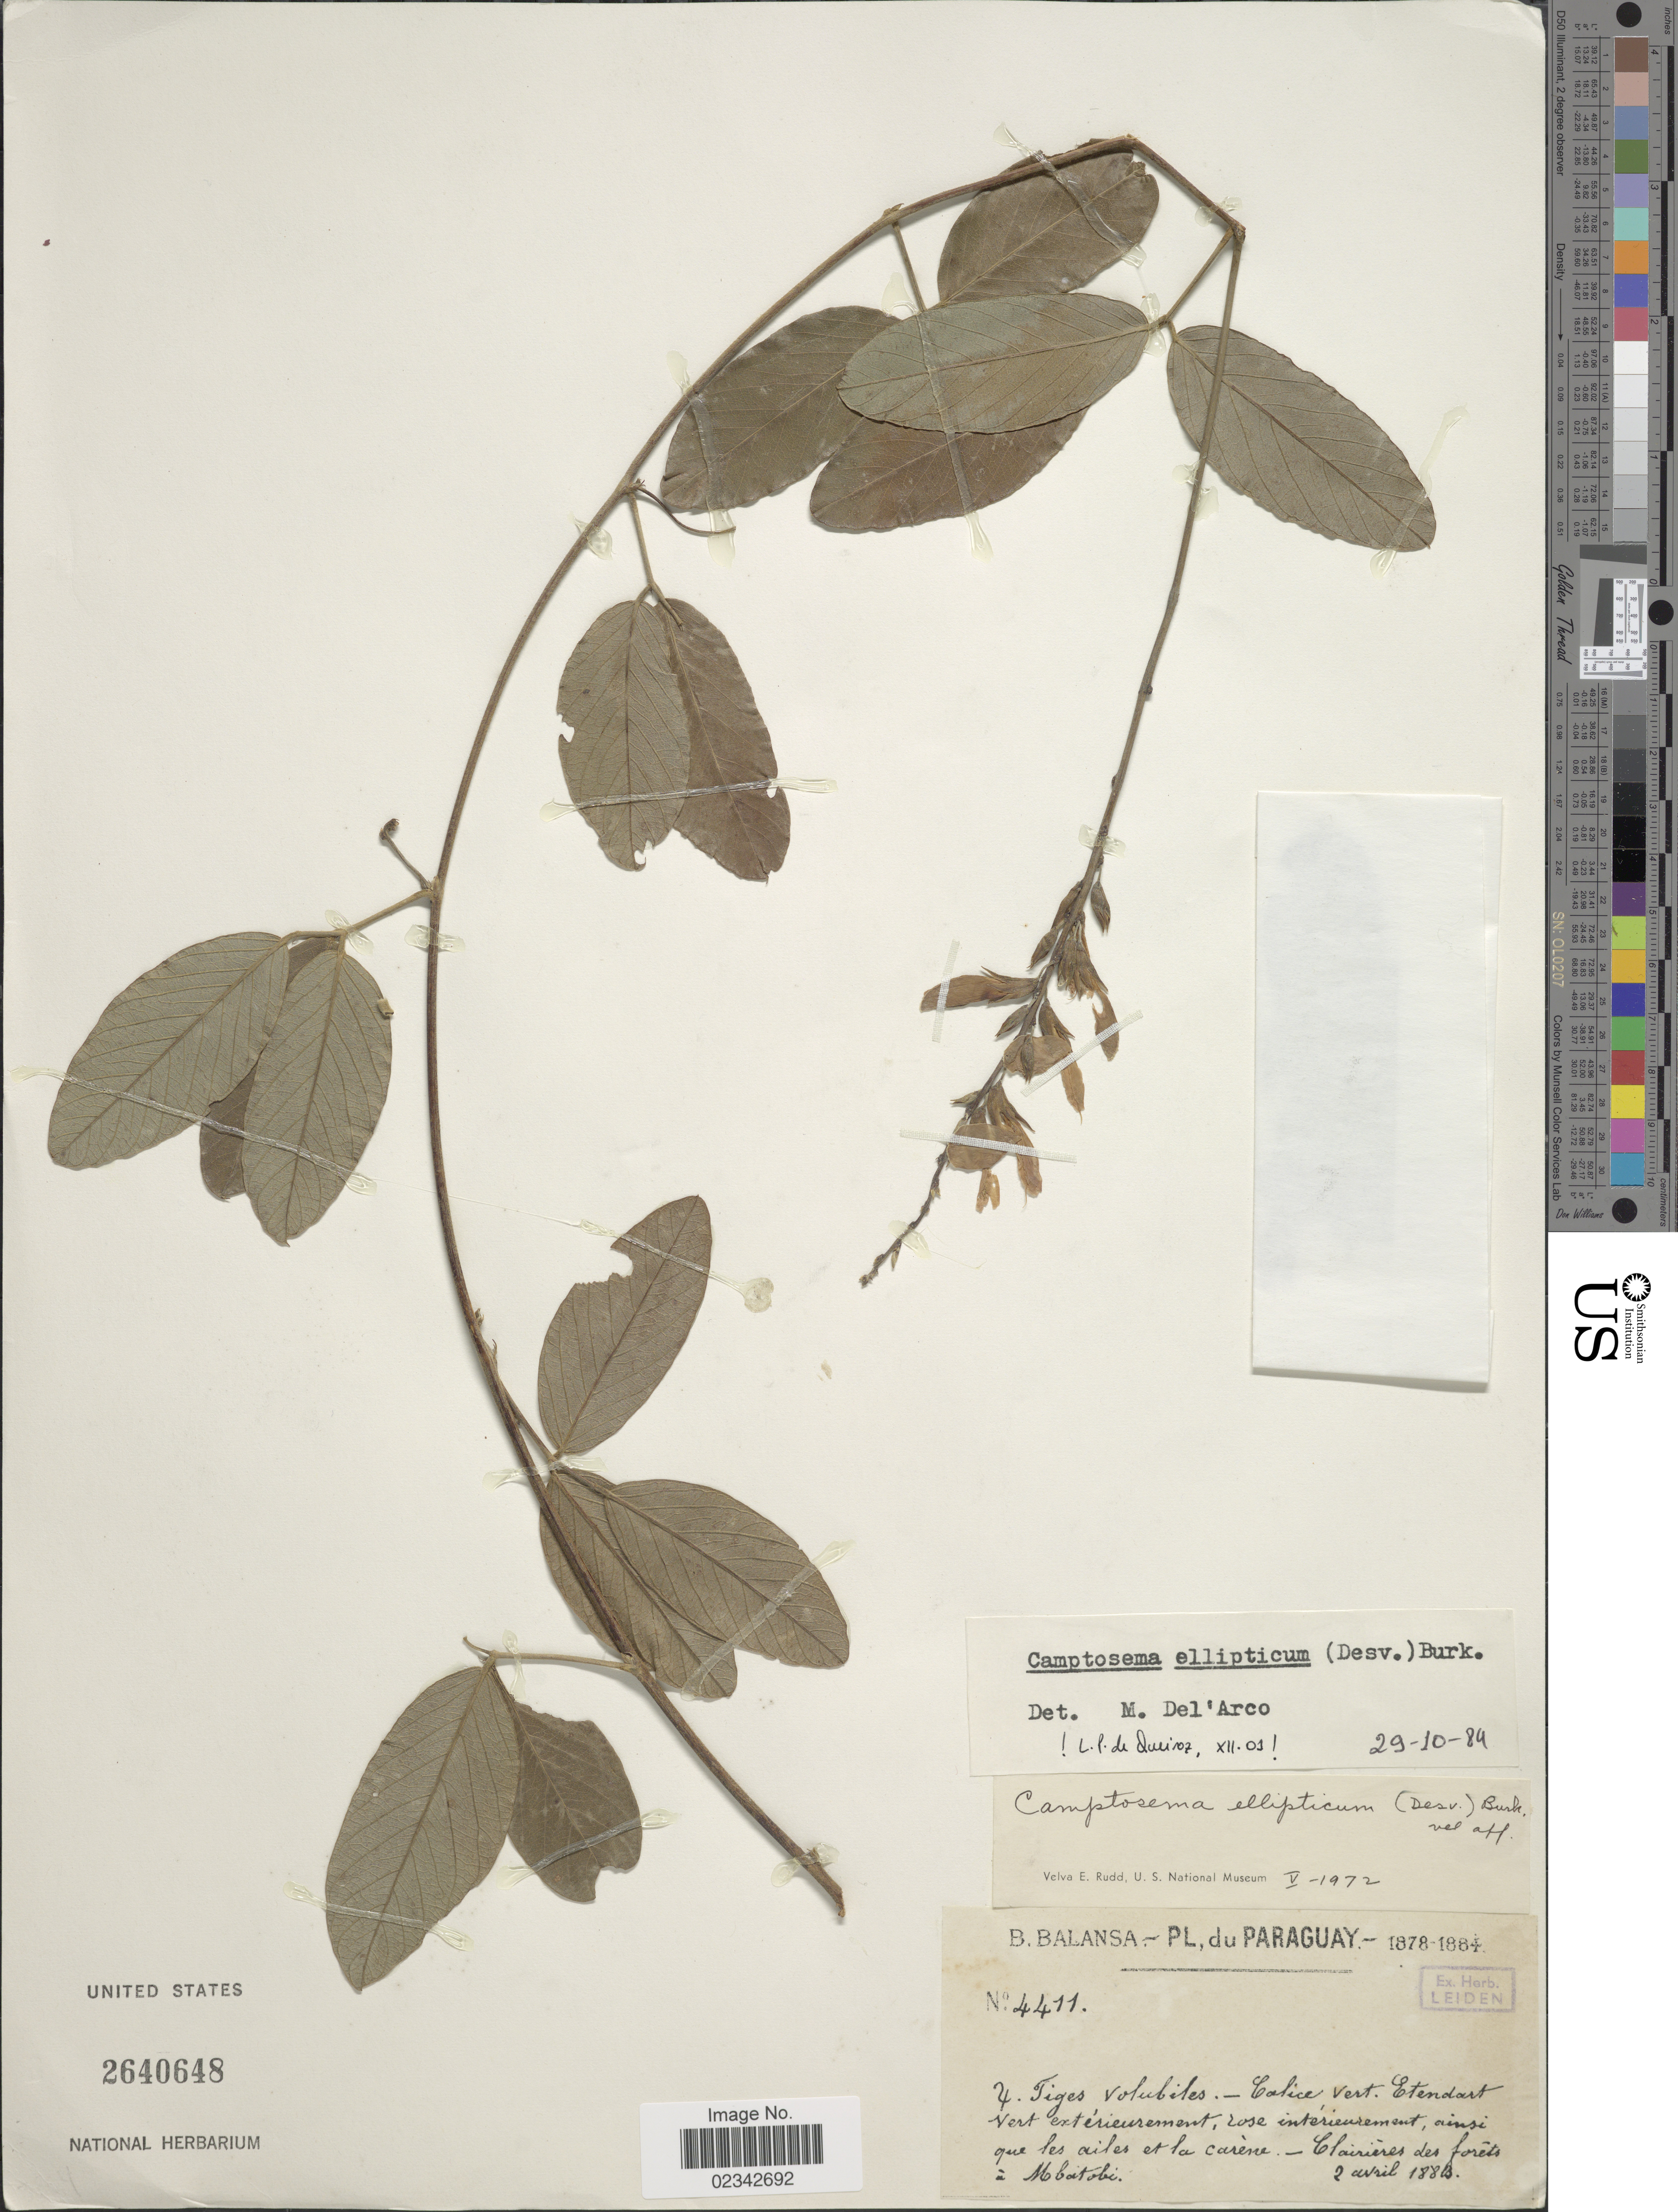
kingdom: Plantae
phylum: Tracheophyta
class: Magnoliopsida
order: Fabales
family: Fabaceae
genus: Cerradicola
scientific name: Cerradicola elliptica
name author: (Desv.) L.P. Queiroz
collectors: B. Balansa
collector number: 4411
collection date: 1883-04-02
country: Paraguay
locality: Calice vert. Etendart vert. exterirement, Clairieres de forets a Mboitobi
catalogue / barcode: US 2640648